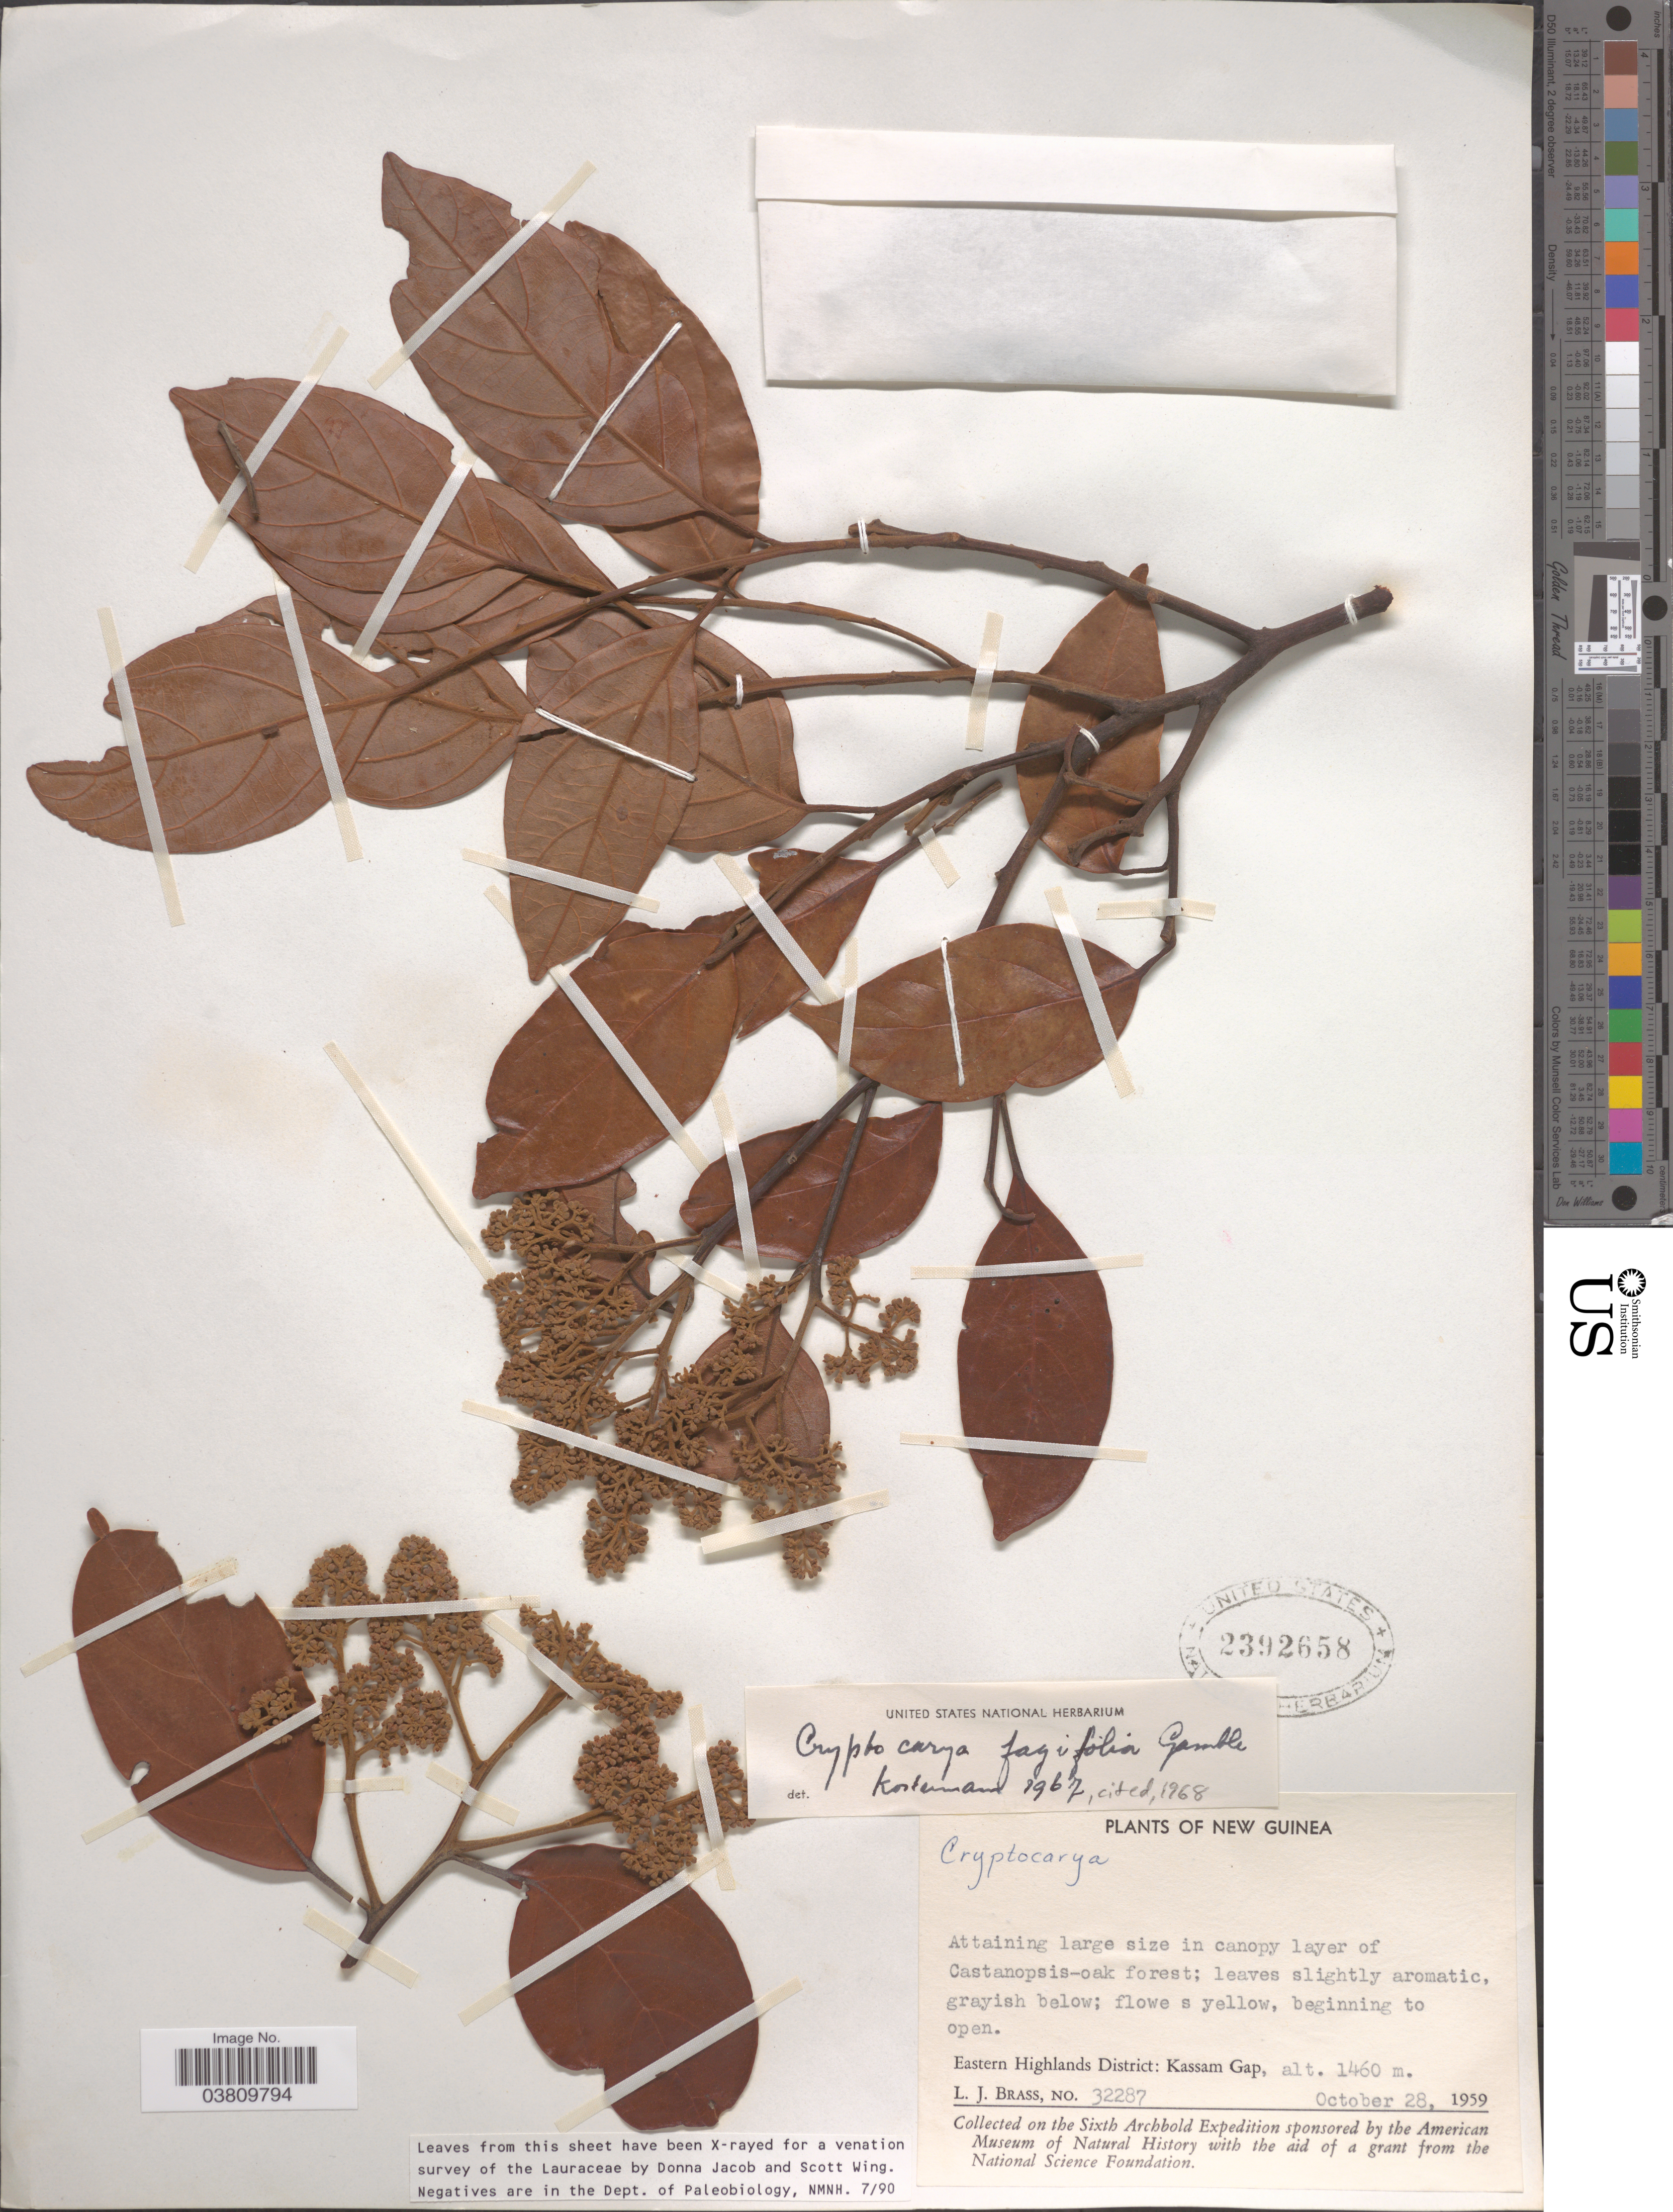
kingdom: Plantae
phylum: Tracheophyta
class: Magnoliopsida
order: Laurales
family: Lauraceae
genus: Cryptocarya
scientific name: Cryptocarya fagifolia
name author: Gamble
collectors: L. J. Brass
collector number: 32287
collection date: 1959-10-28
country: Papua New Guinea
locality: New Guinea. Eastern Highlands District: Kassam Gap.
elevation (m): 1460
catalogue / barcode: US 2392658